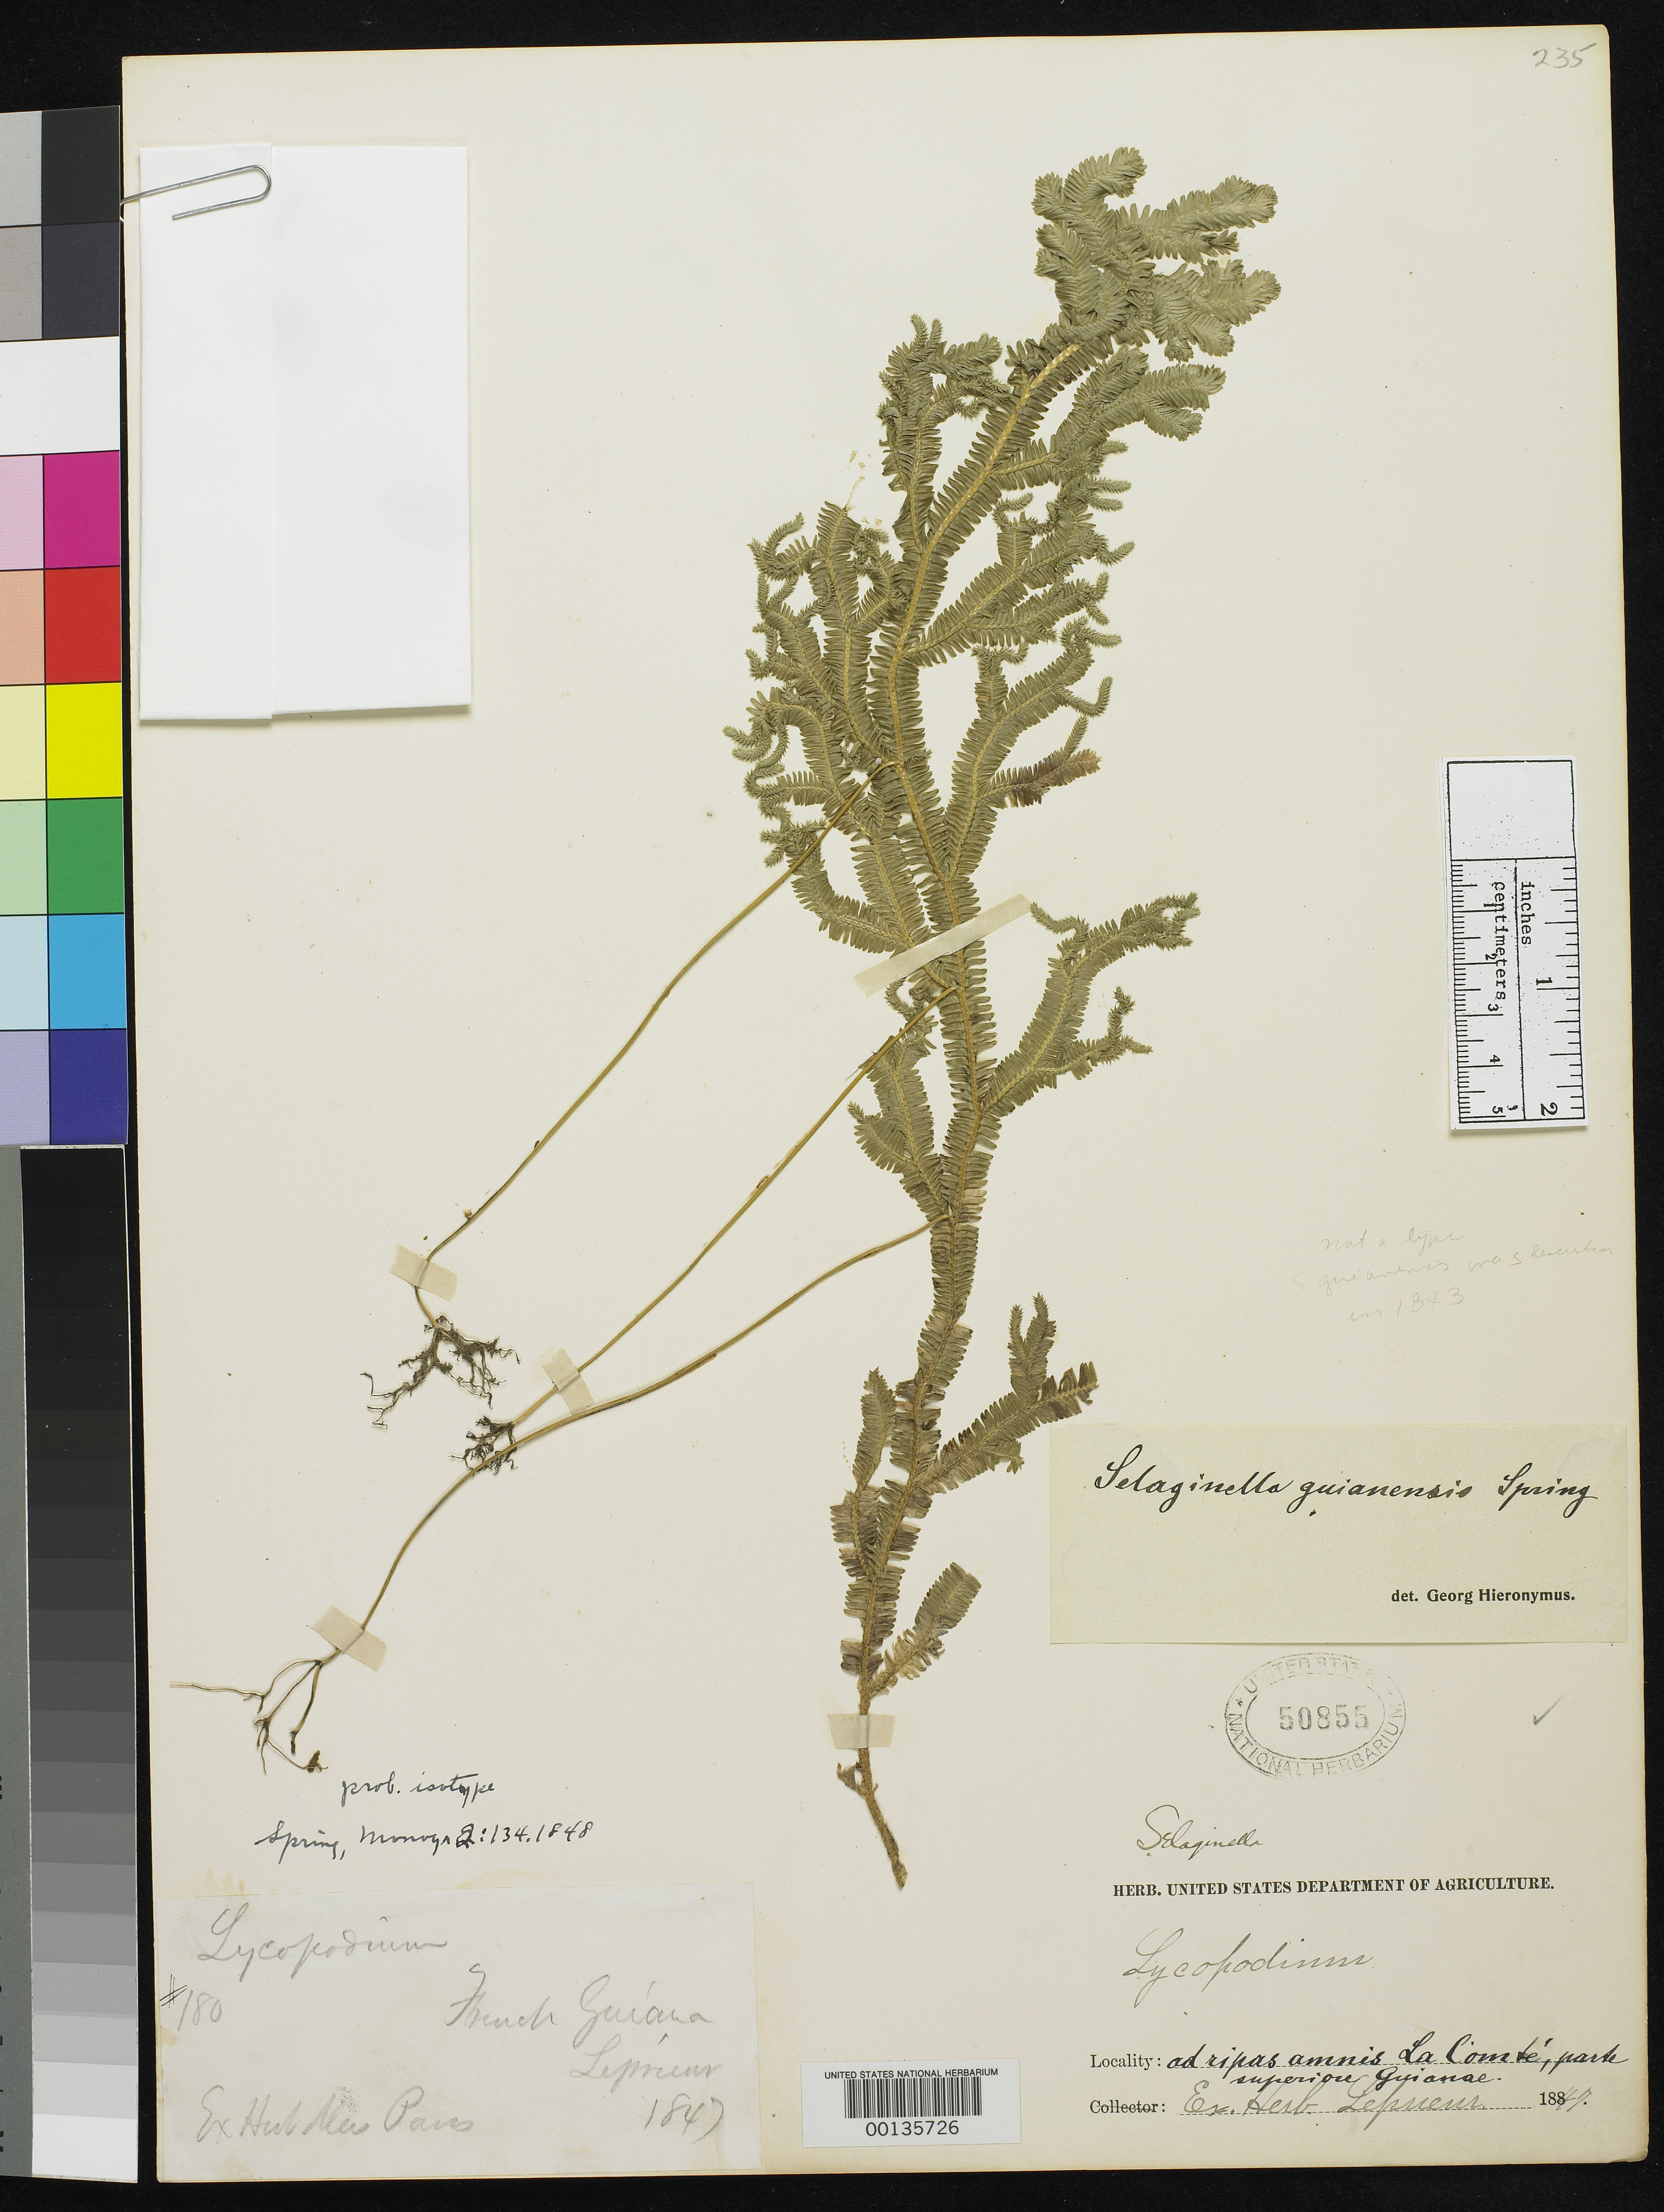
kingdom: Plantae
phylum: Tracheophyta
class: Lycopodiopsida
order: Selaginellales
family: Selaginellaceae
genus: Selaginella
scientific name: Selaginella guianensis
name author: Spring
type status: Type Collection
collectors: F. M. R. Leprieur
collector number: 180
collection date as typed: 1884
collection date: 1884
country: French Guiana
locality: Ad ripas amnis La Conte Park superior Guianas. [At the bank of river La Conte Park upper Guianas]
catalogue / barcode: US 50855